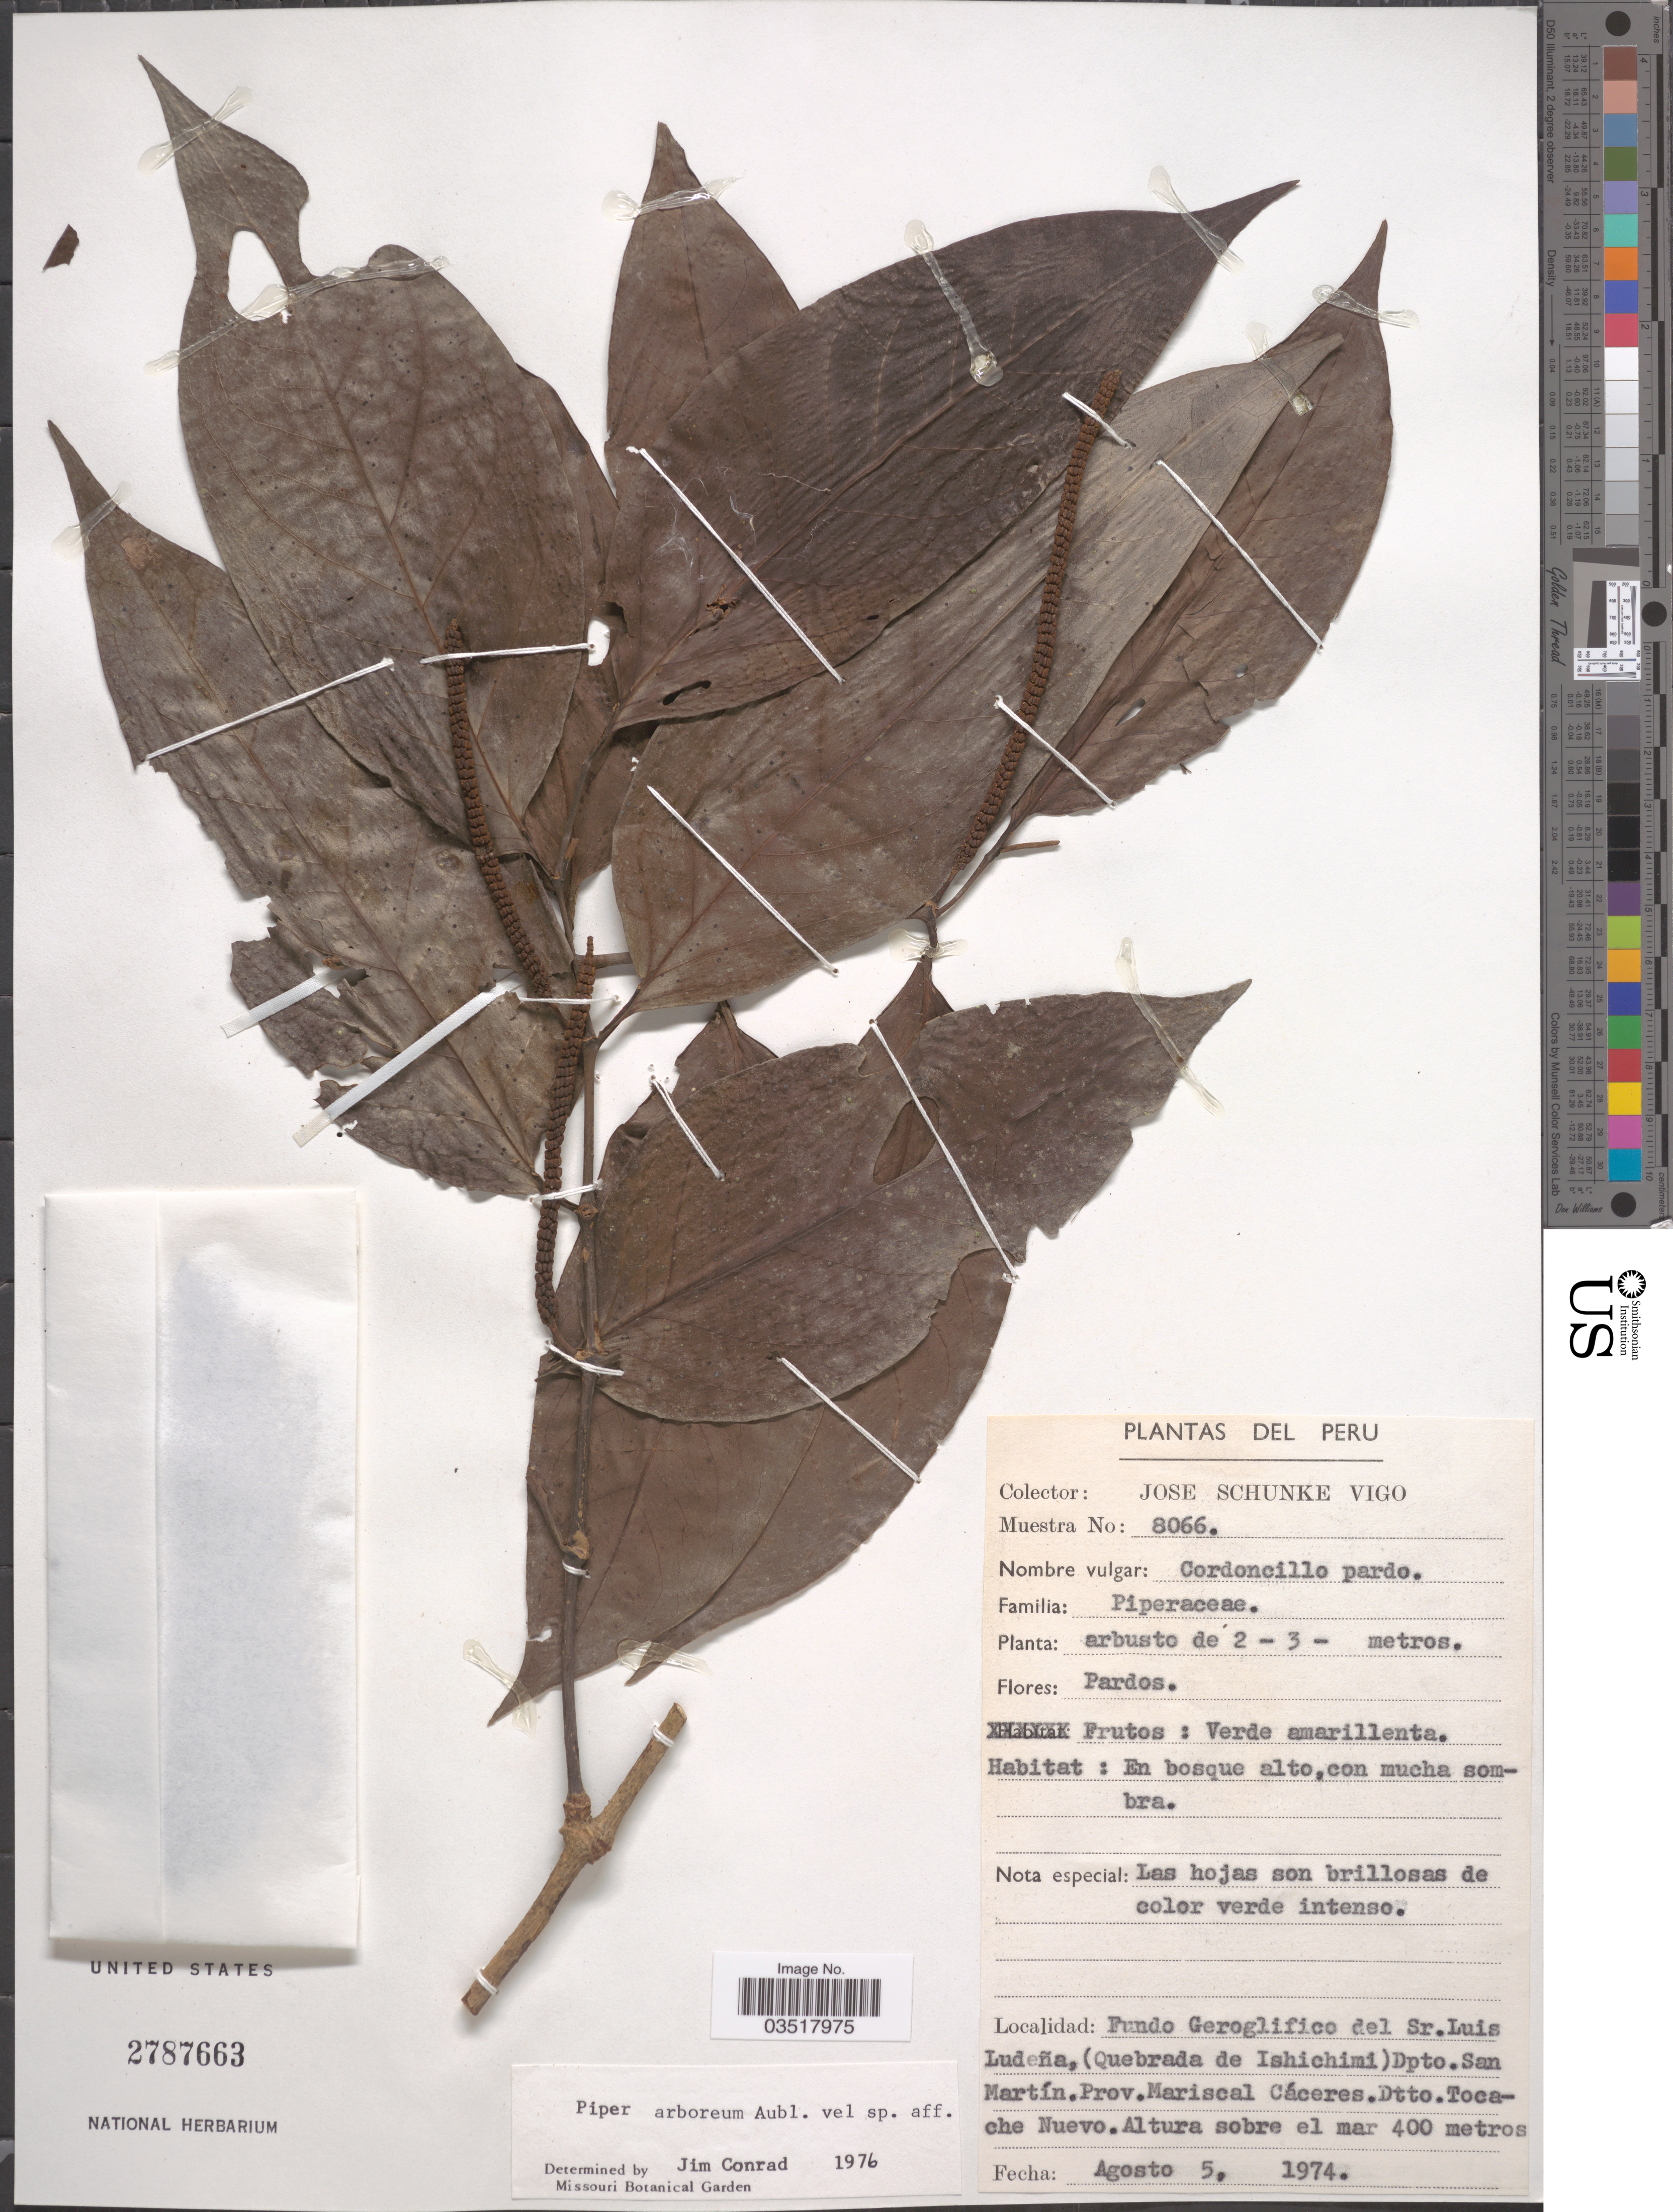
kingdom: Plantae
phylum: Tracheophyta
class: Magnoliopsida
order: Piperales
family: Piperaceae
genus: Piper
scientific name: Piper arboreum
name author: Aubl.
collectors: J. Schunke Vigo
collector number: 8066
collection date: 1974-08-05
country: Peru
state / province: San Martín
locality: Fundo Geroglifico del Sr. Luis Ludeña, (Quebrada de Ishichimi) Dpto. San Martín. Prov. Mariscal Cáceres. Dtto. Tocache Nuevo.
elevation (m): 400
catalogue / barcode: US 2787663